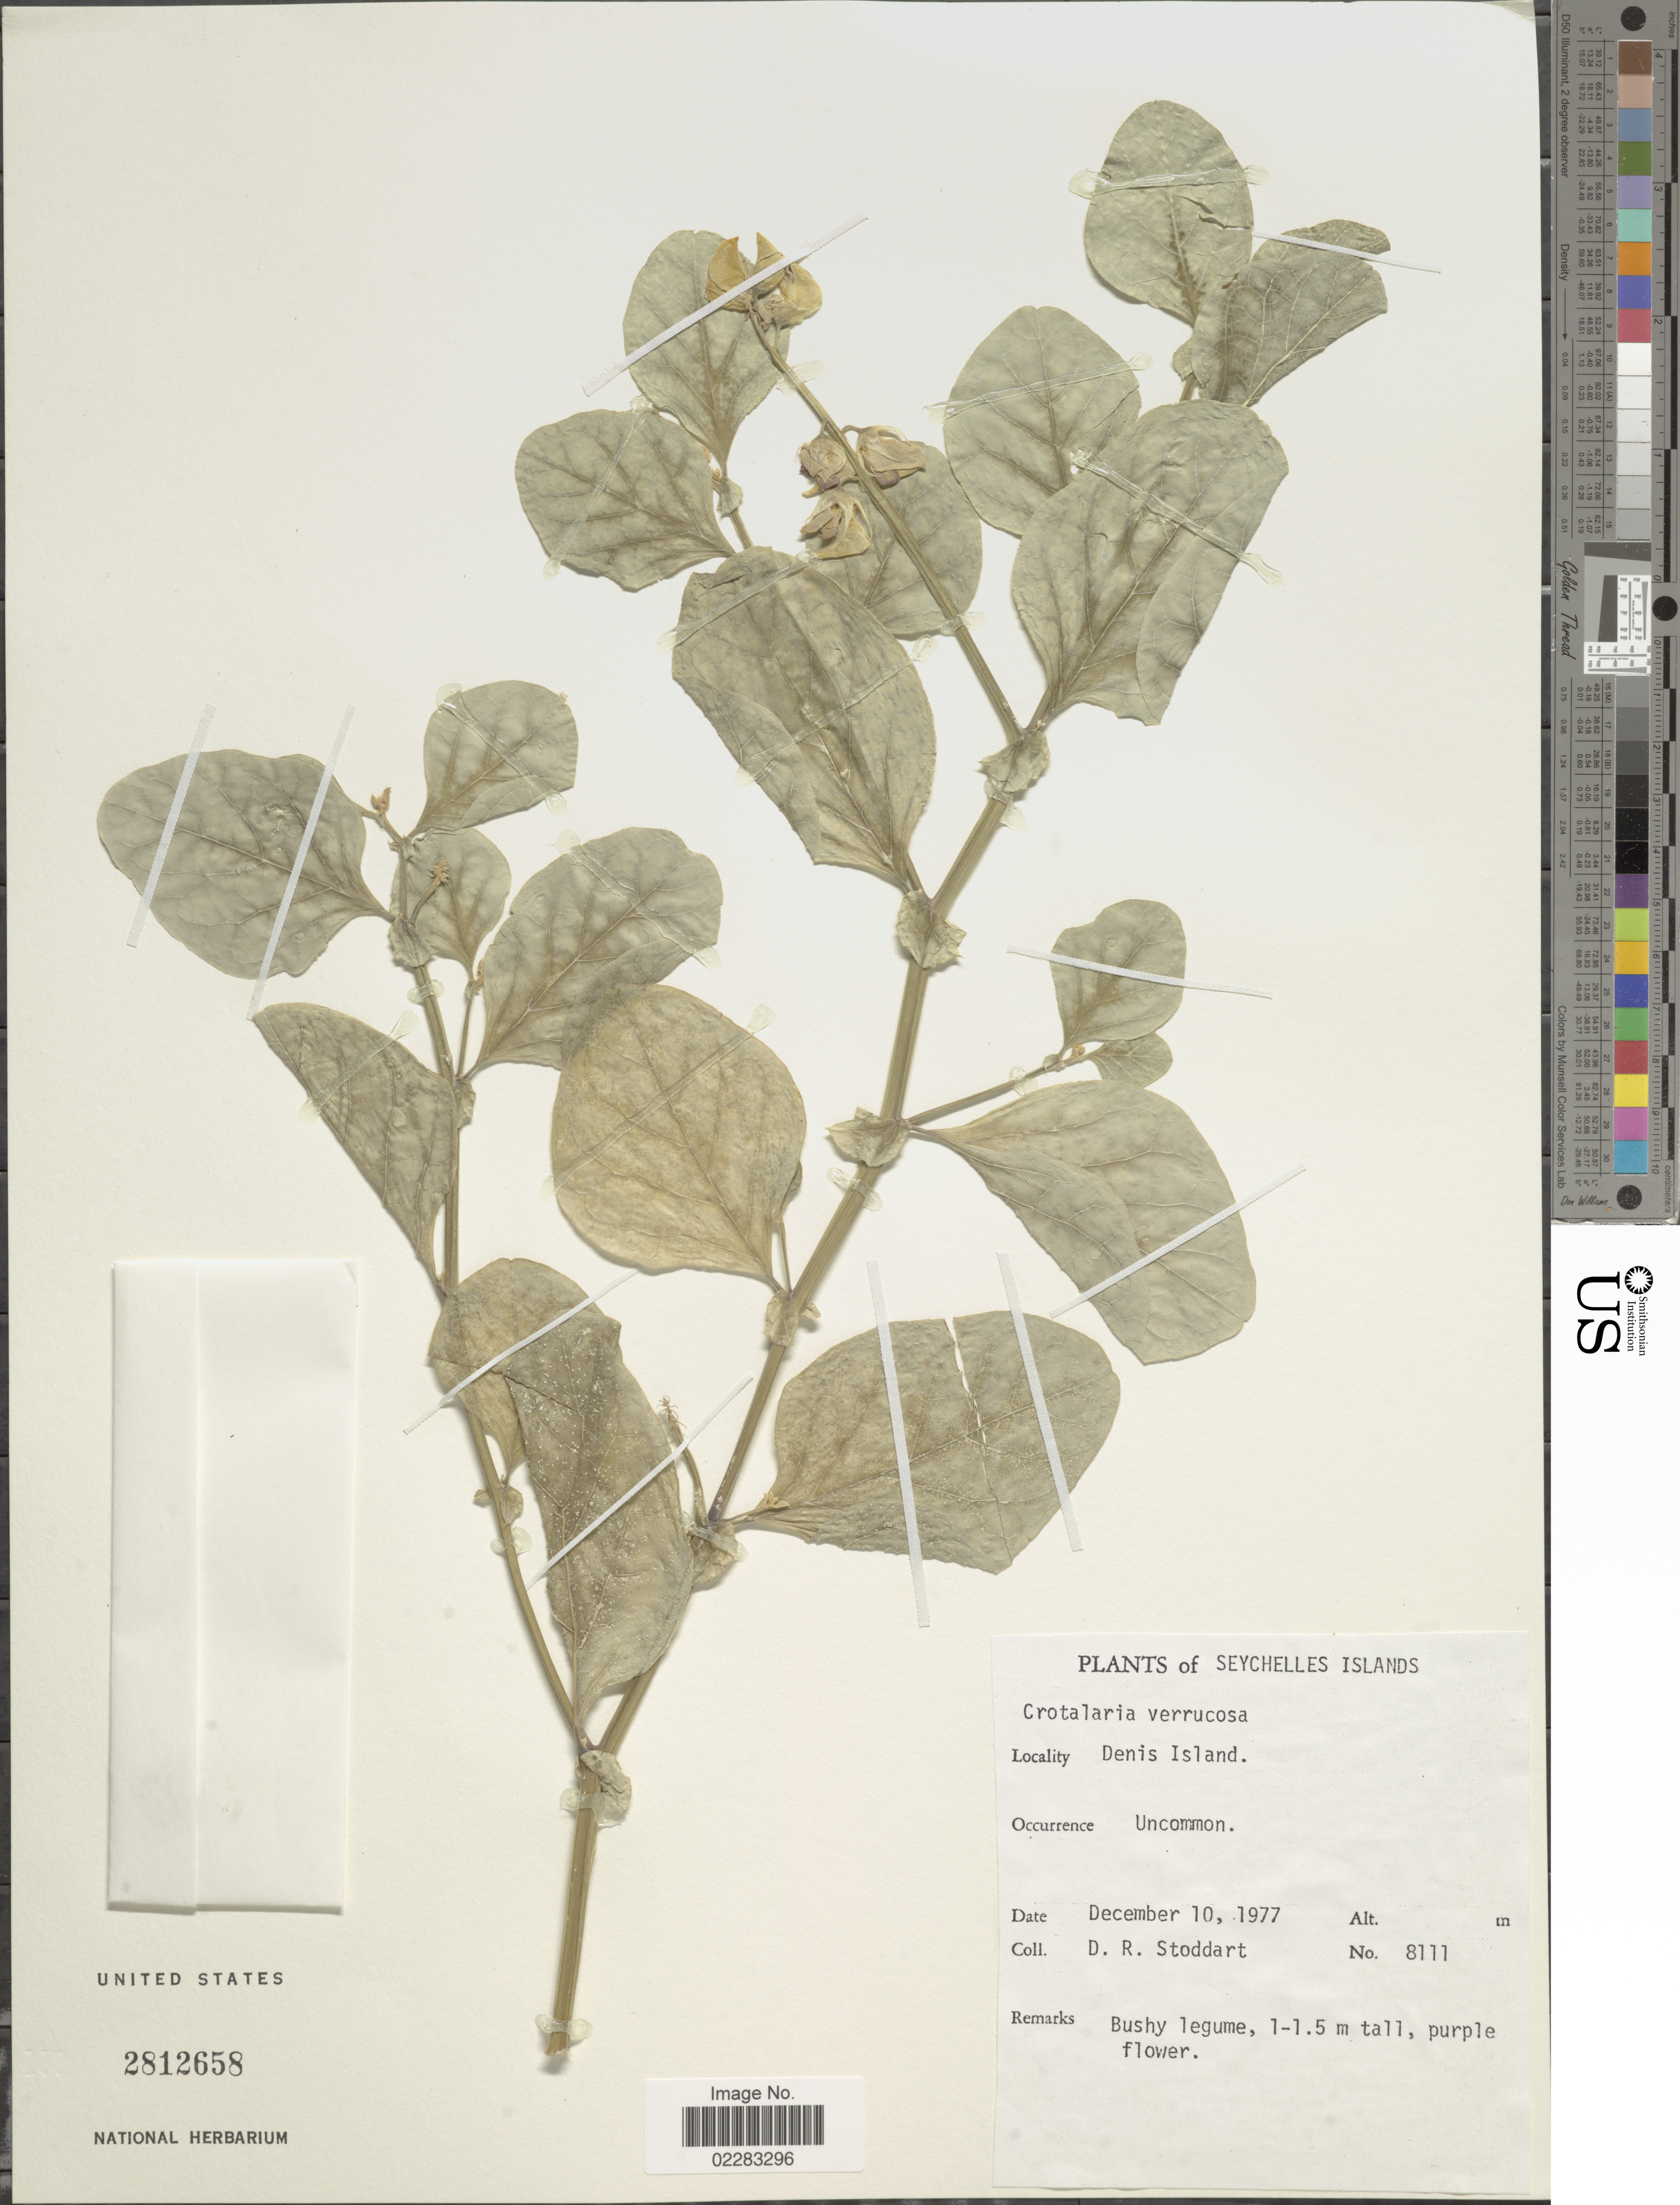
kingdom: Plantae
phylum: Tracheophyta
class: Magnoliopsida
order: Fabales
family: Fabaceae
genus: Crotalaria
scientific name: Crotalaria verrucosa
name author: L.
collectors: D. R. Stoddart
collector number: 8111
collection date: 1977-12-10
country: Seychelles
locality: Seychelles islands, Denis Island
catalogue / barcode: US 2812658